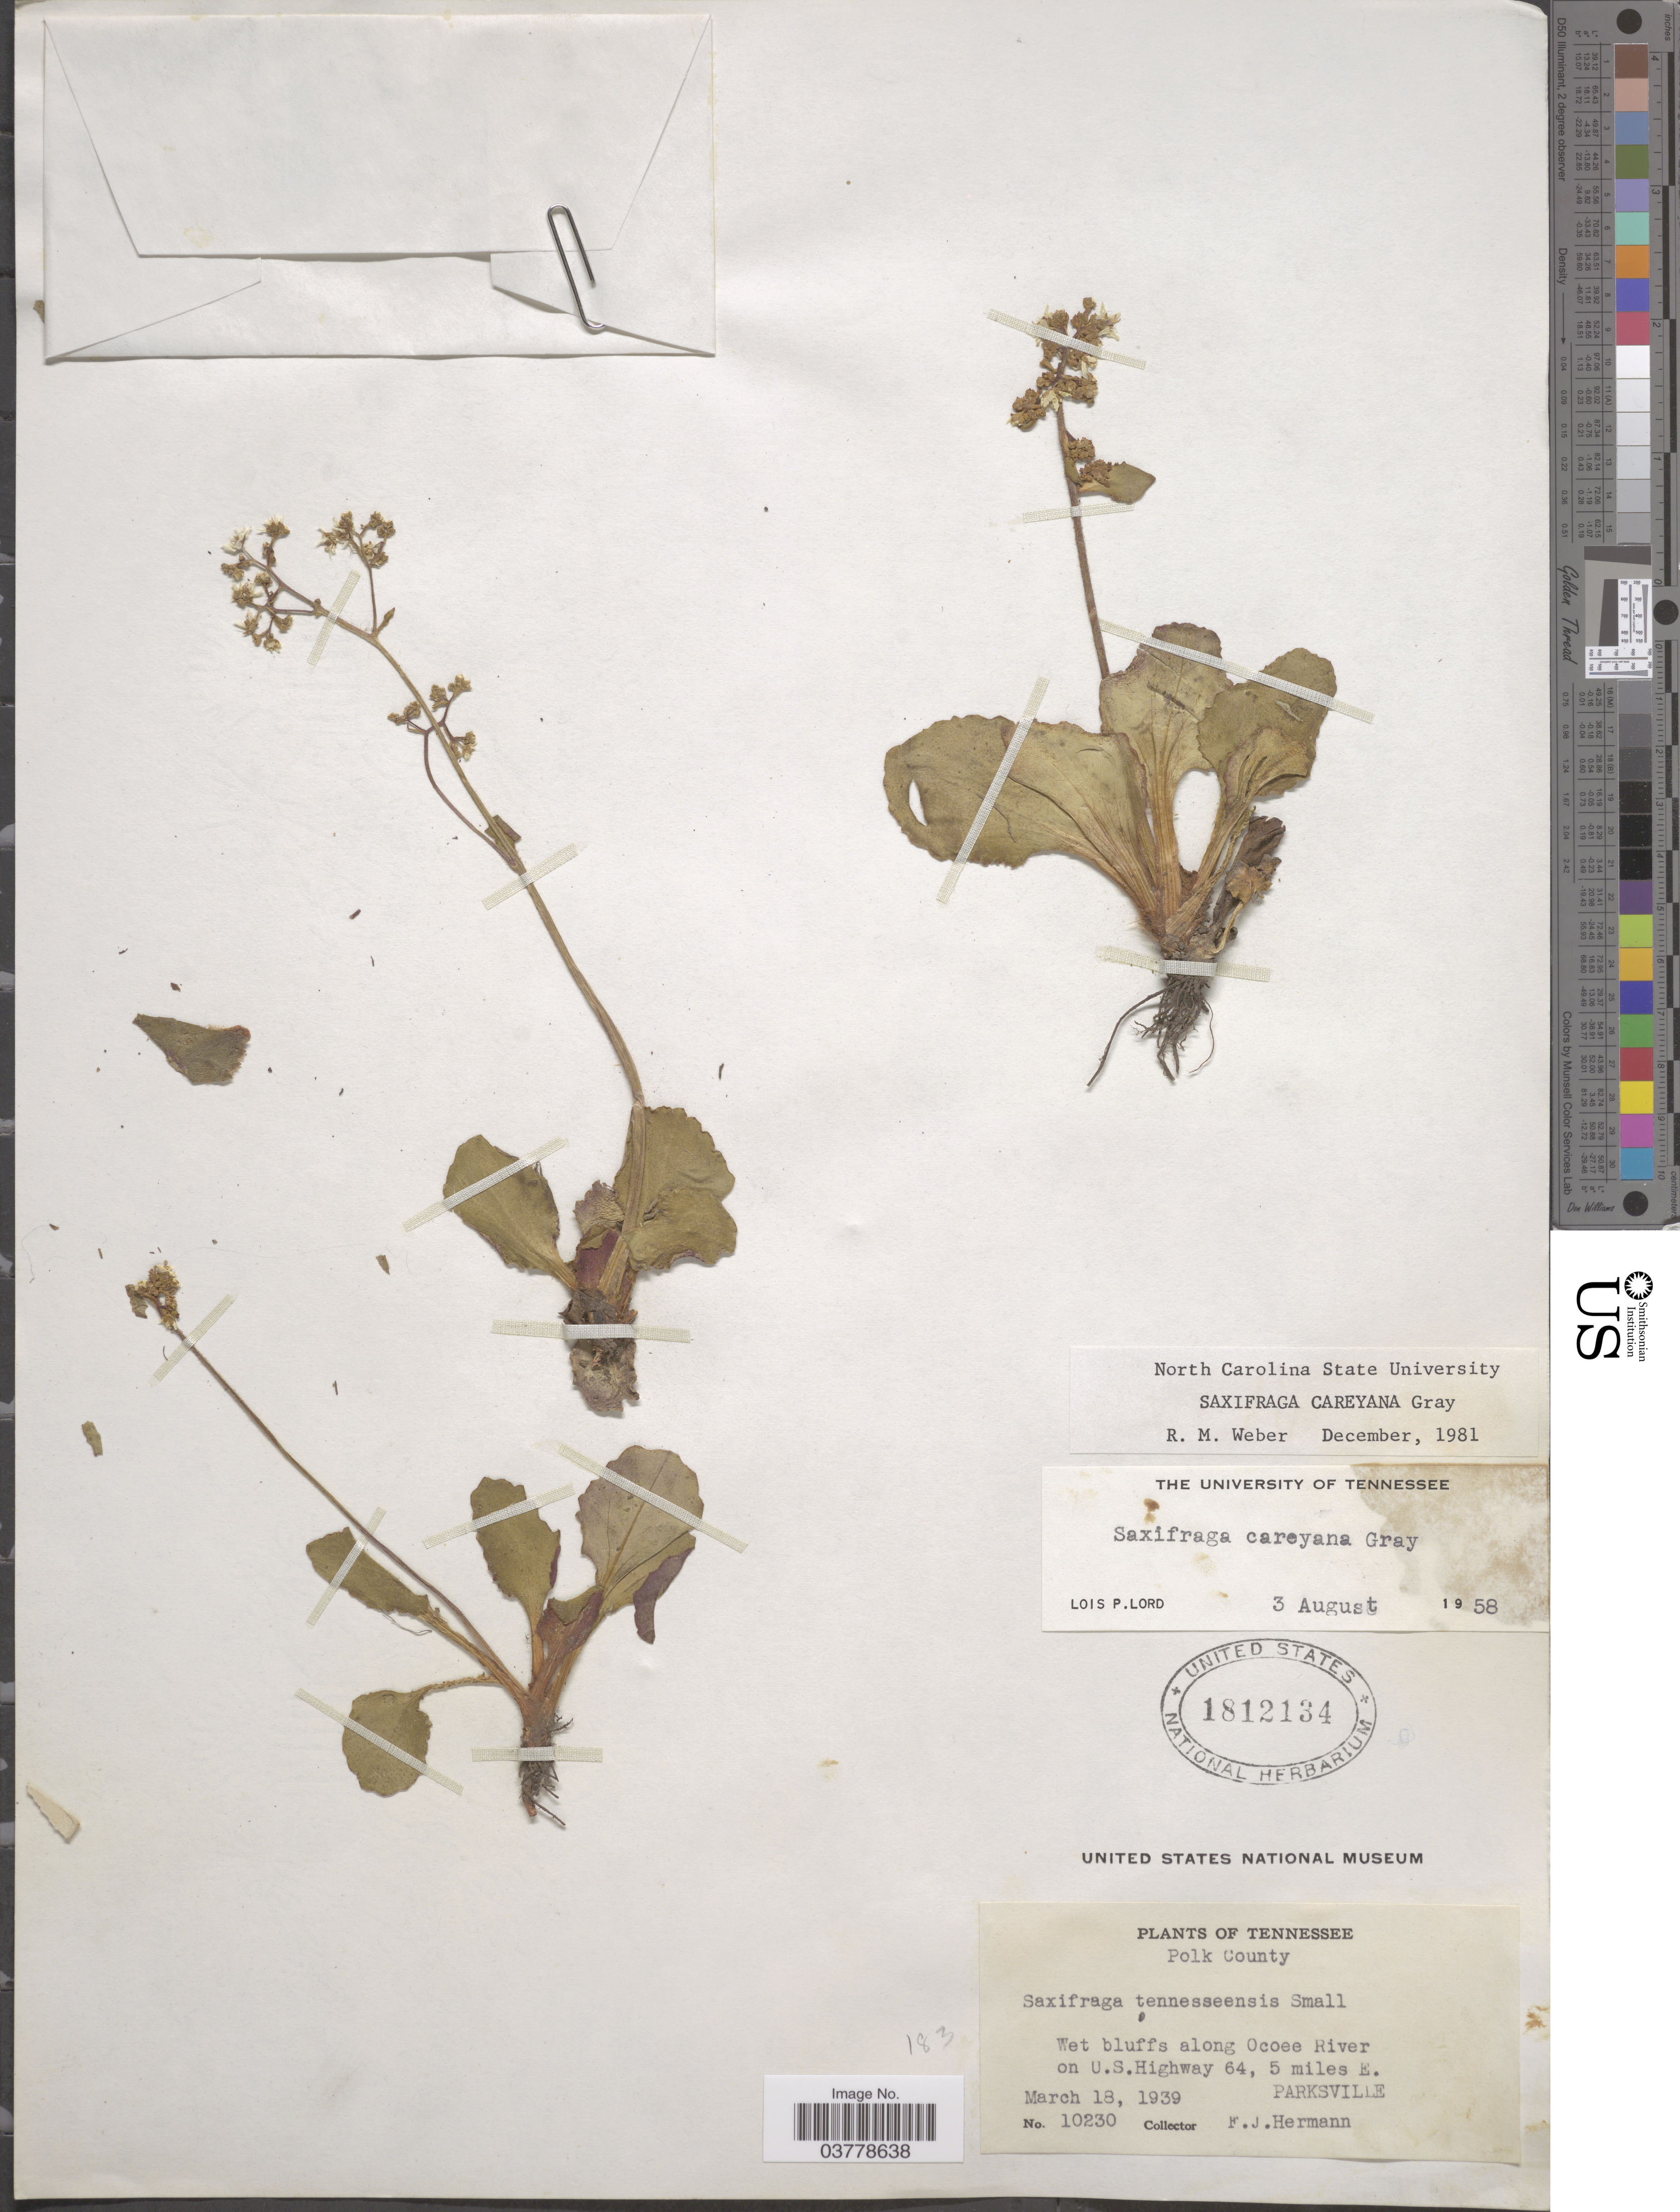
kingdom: Plantae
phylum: Tracheophyta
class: Magnoliopsida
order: Saxifragales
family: Saxifragaceae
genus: Saxifraga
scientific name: Saxifraga careyana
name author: A. Gray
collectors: F. J. Hermann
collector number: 10230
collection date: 1939-03-18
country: United States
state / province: Tennessee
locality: Polk County. Wet bluffs along Ocoee River on U. S. Highway 64, 5 miles E. Parksville.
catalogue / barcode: US 1812134